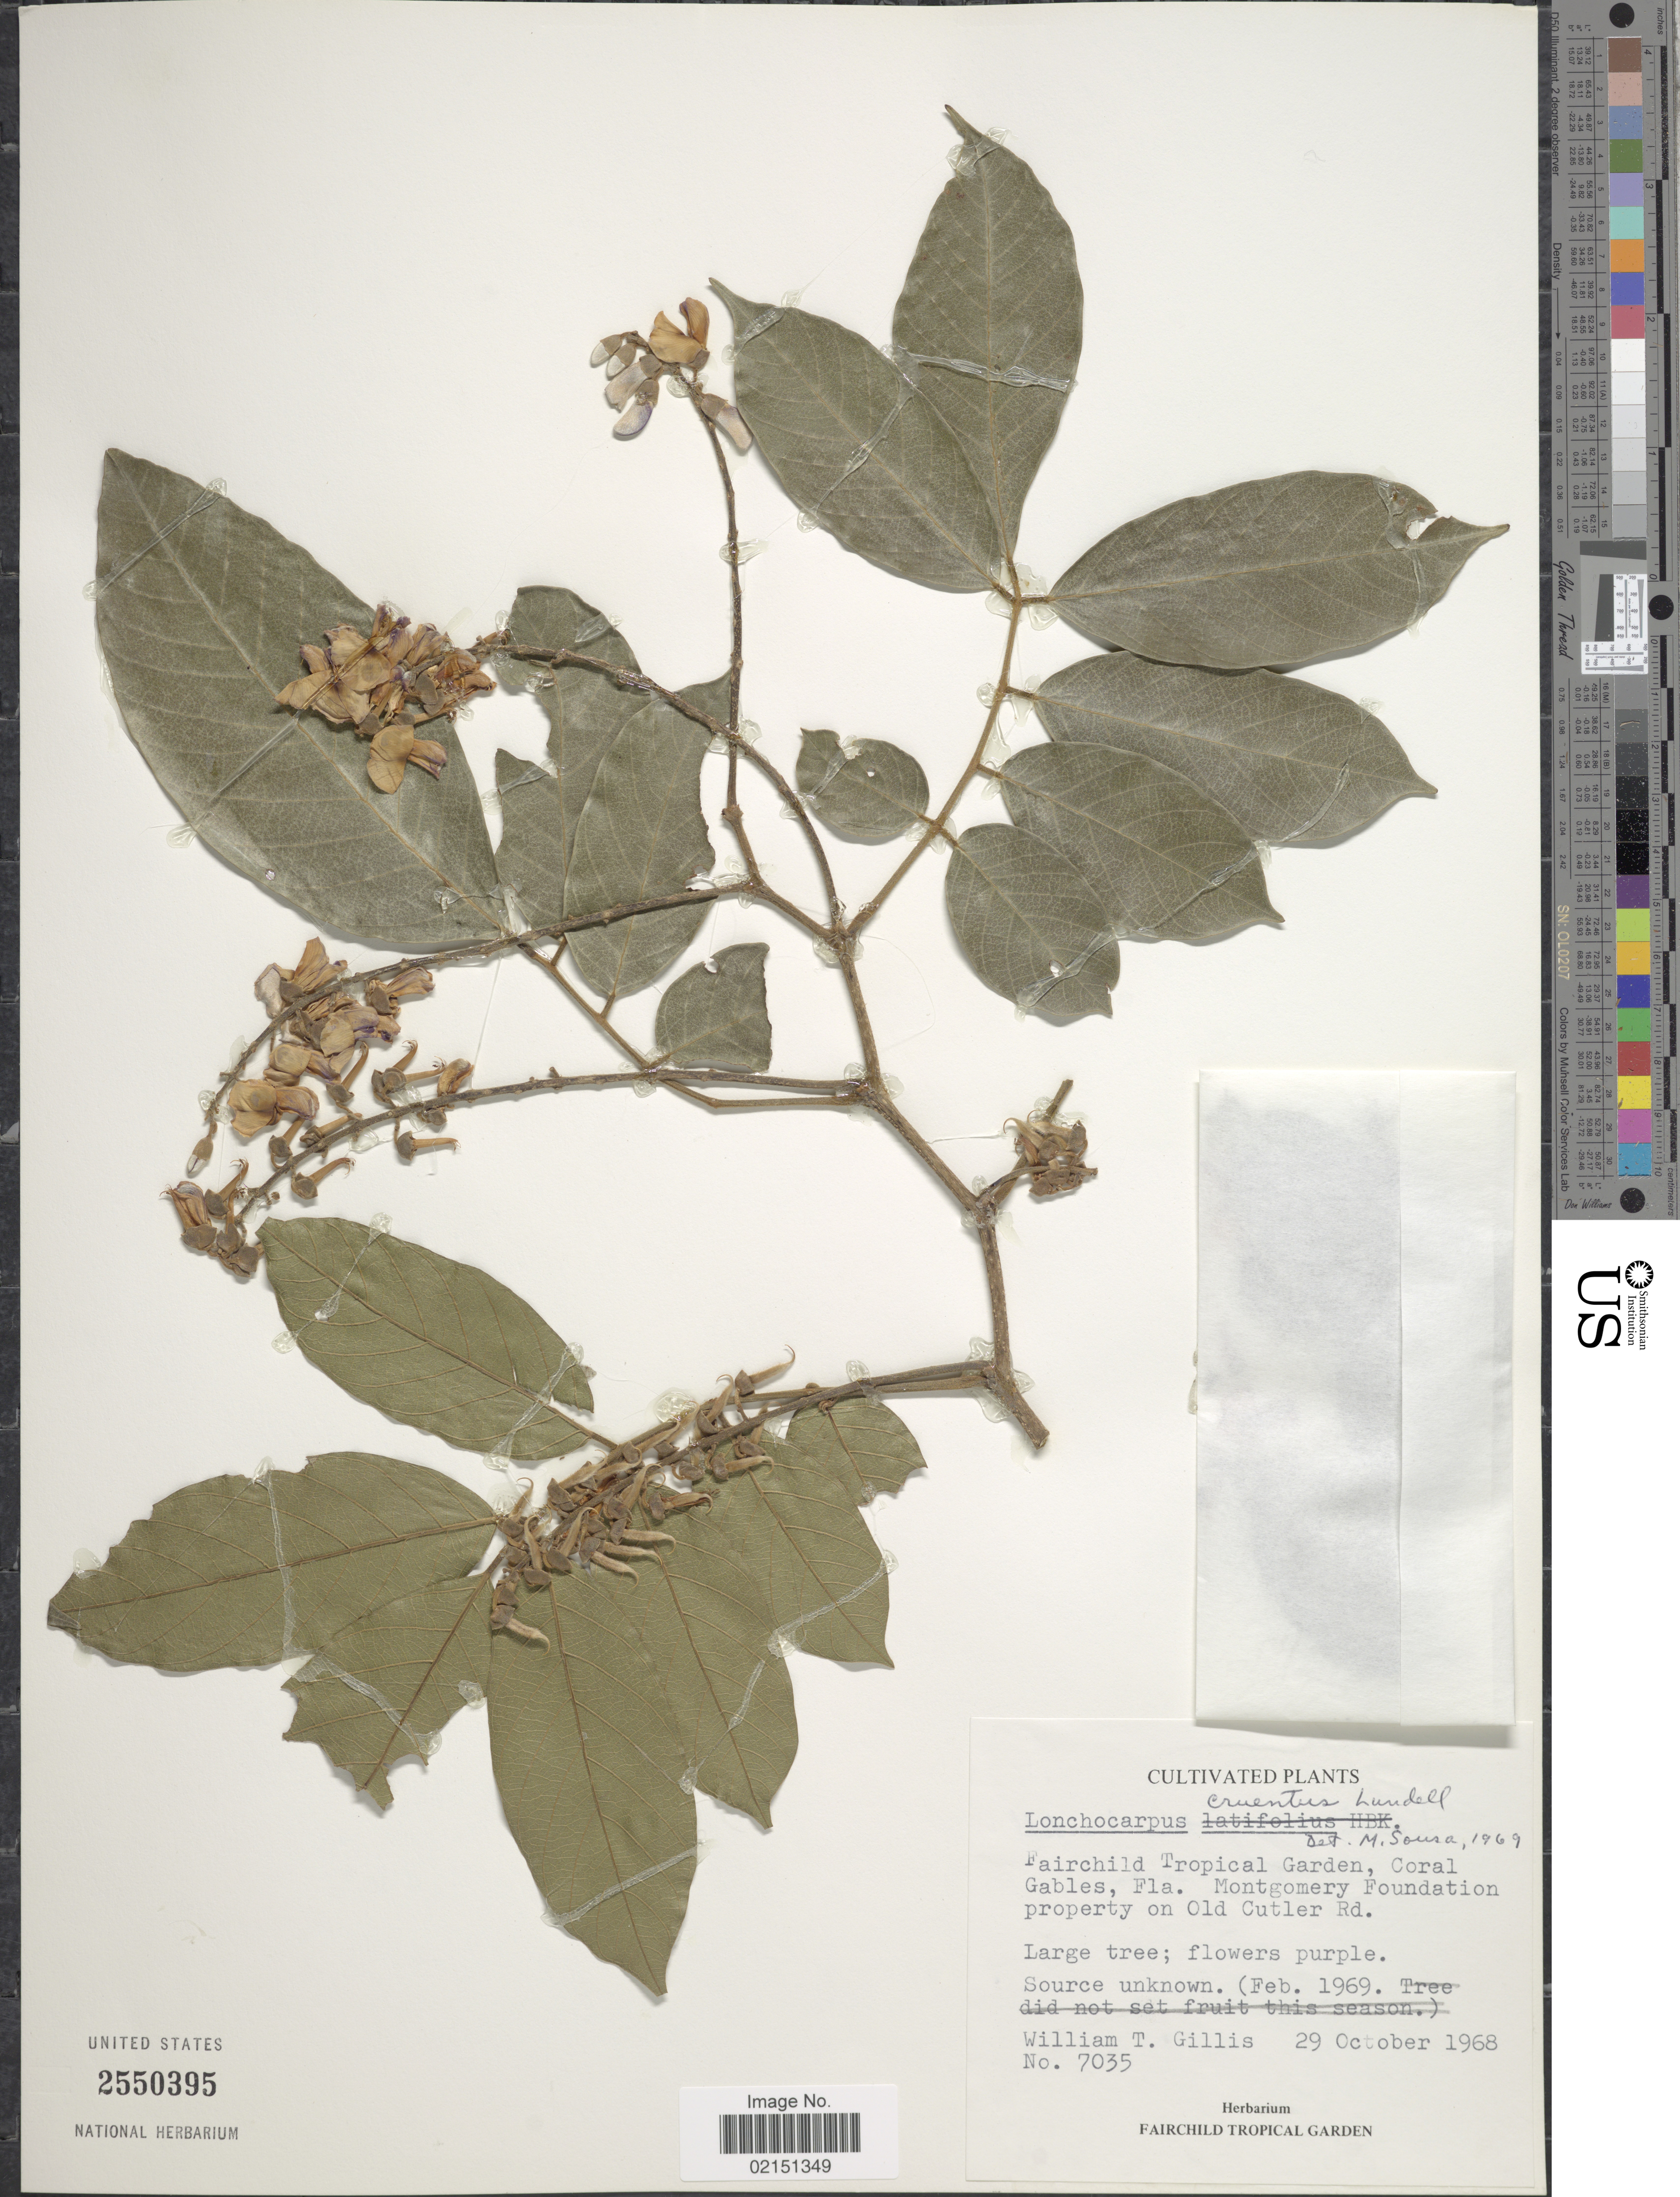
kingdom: Plantae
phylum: Tracheophyta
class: Magnoliopsida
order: Fabales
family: Fabaceae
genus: Lonchocarpus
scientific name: Lonchocarpus cruentus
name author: Lundell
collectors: W. T. Gillis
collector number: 7035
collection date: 1968-10-29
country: United States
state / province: Florida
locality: Fairchild Tropical Garden, Coral Gables, Fla. Montgomery Foundation property on Old Cutler Rd.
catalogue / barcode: US 2550395